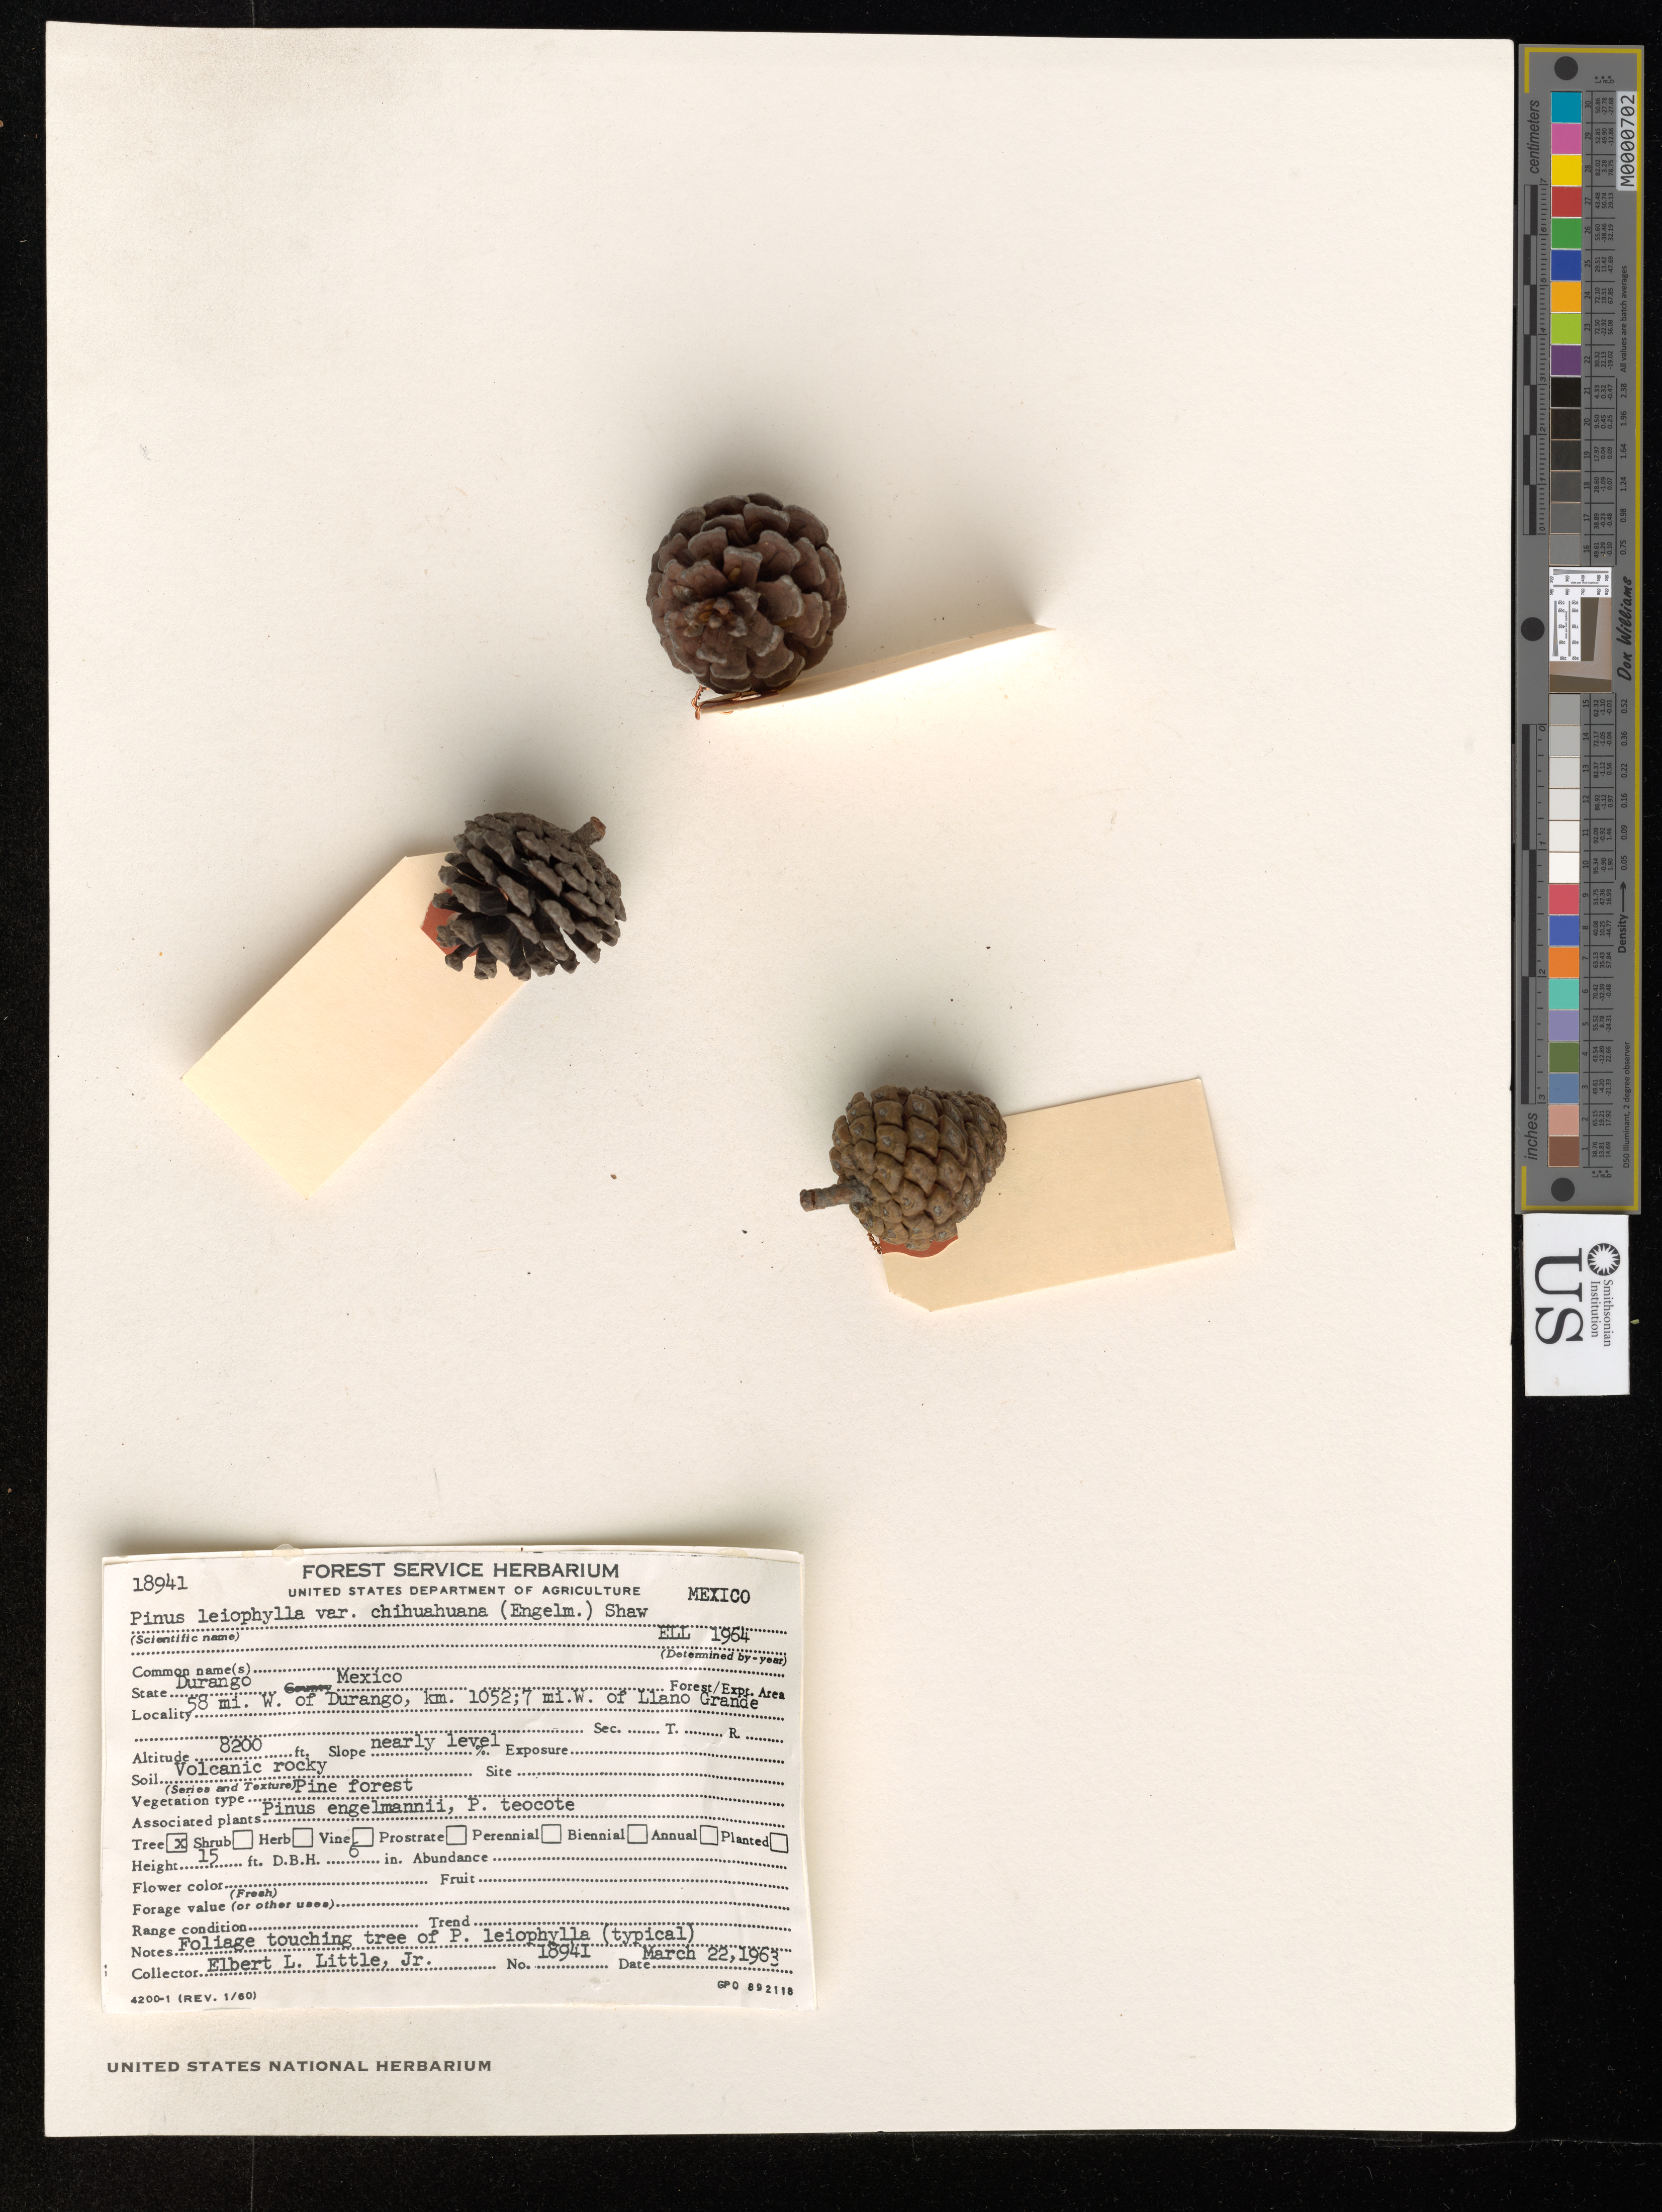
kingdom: Plantae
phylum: Tracheophyta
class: Pinopsida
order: Pinales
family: Pinaceae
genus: Pinus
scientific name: Pinus leiophylla var. chihuahuana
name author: (Engelm.) Shaw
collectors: E. L. Little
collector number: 17858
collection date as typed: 30 Sep 1960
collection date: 1960-09-30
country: Mexico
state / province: Durango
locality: Mesa del Soldado, 26 km. W of Durango.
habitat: Pine forest on sandy loam soil.